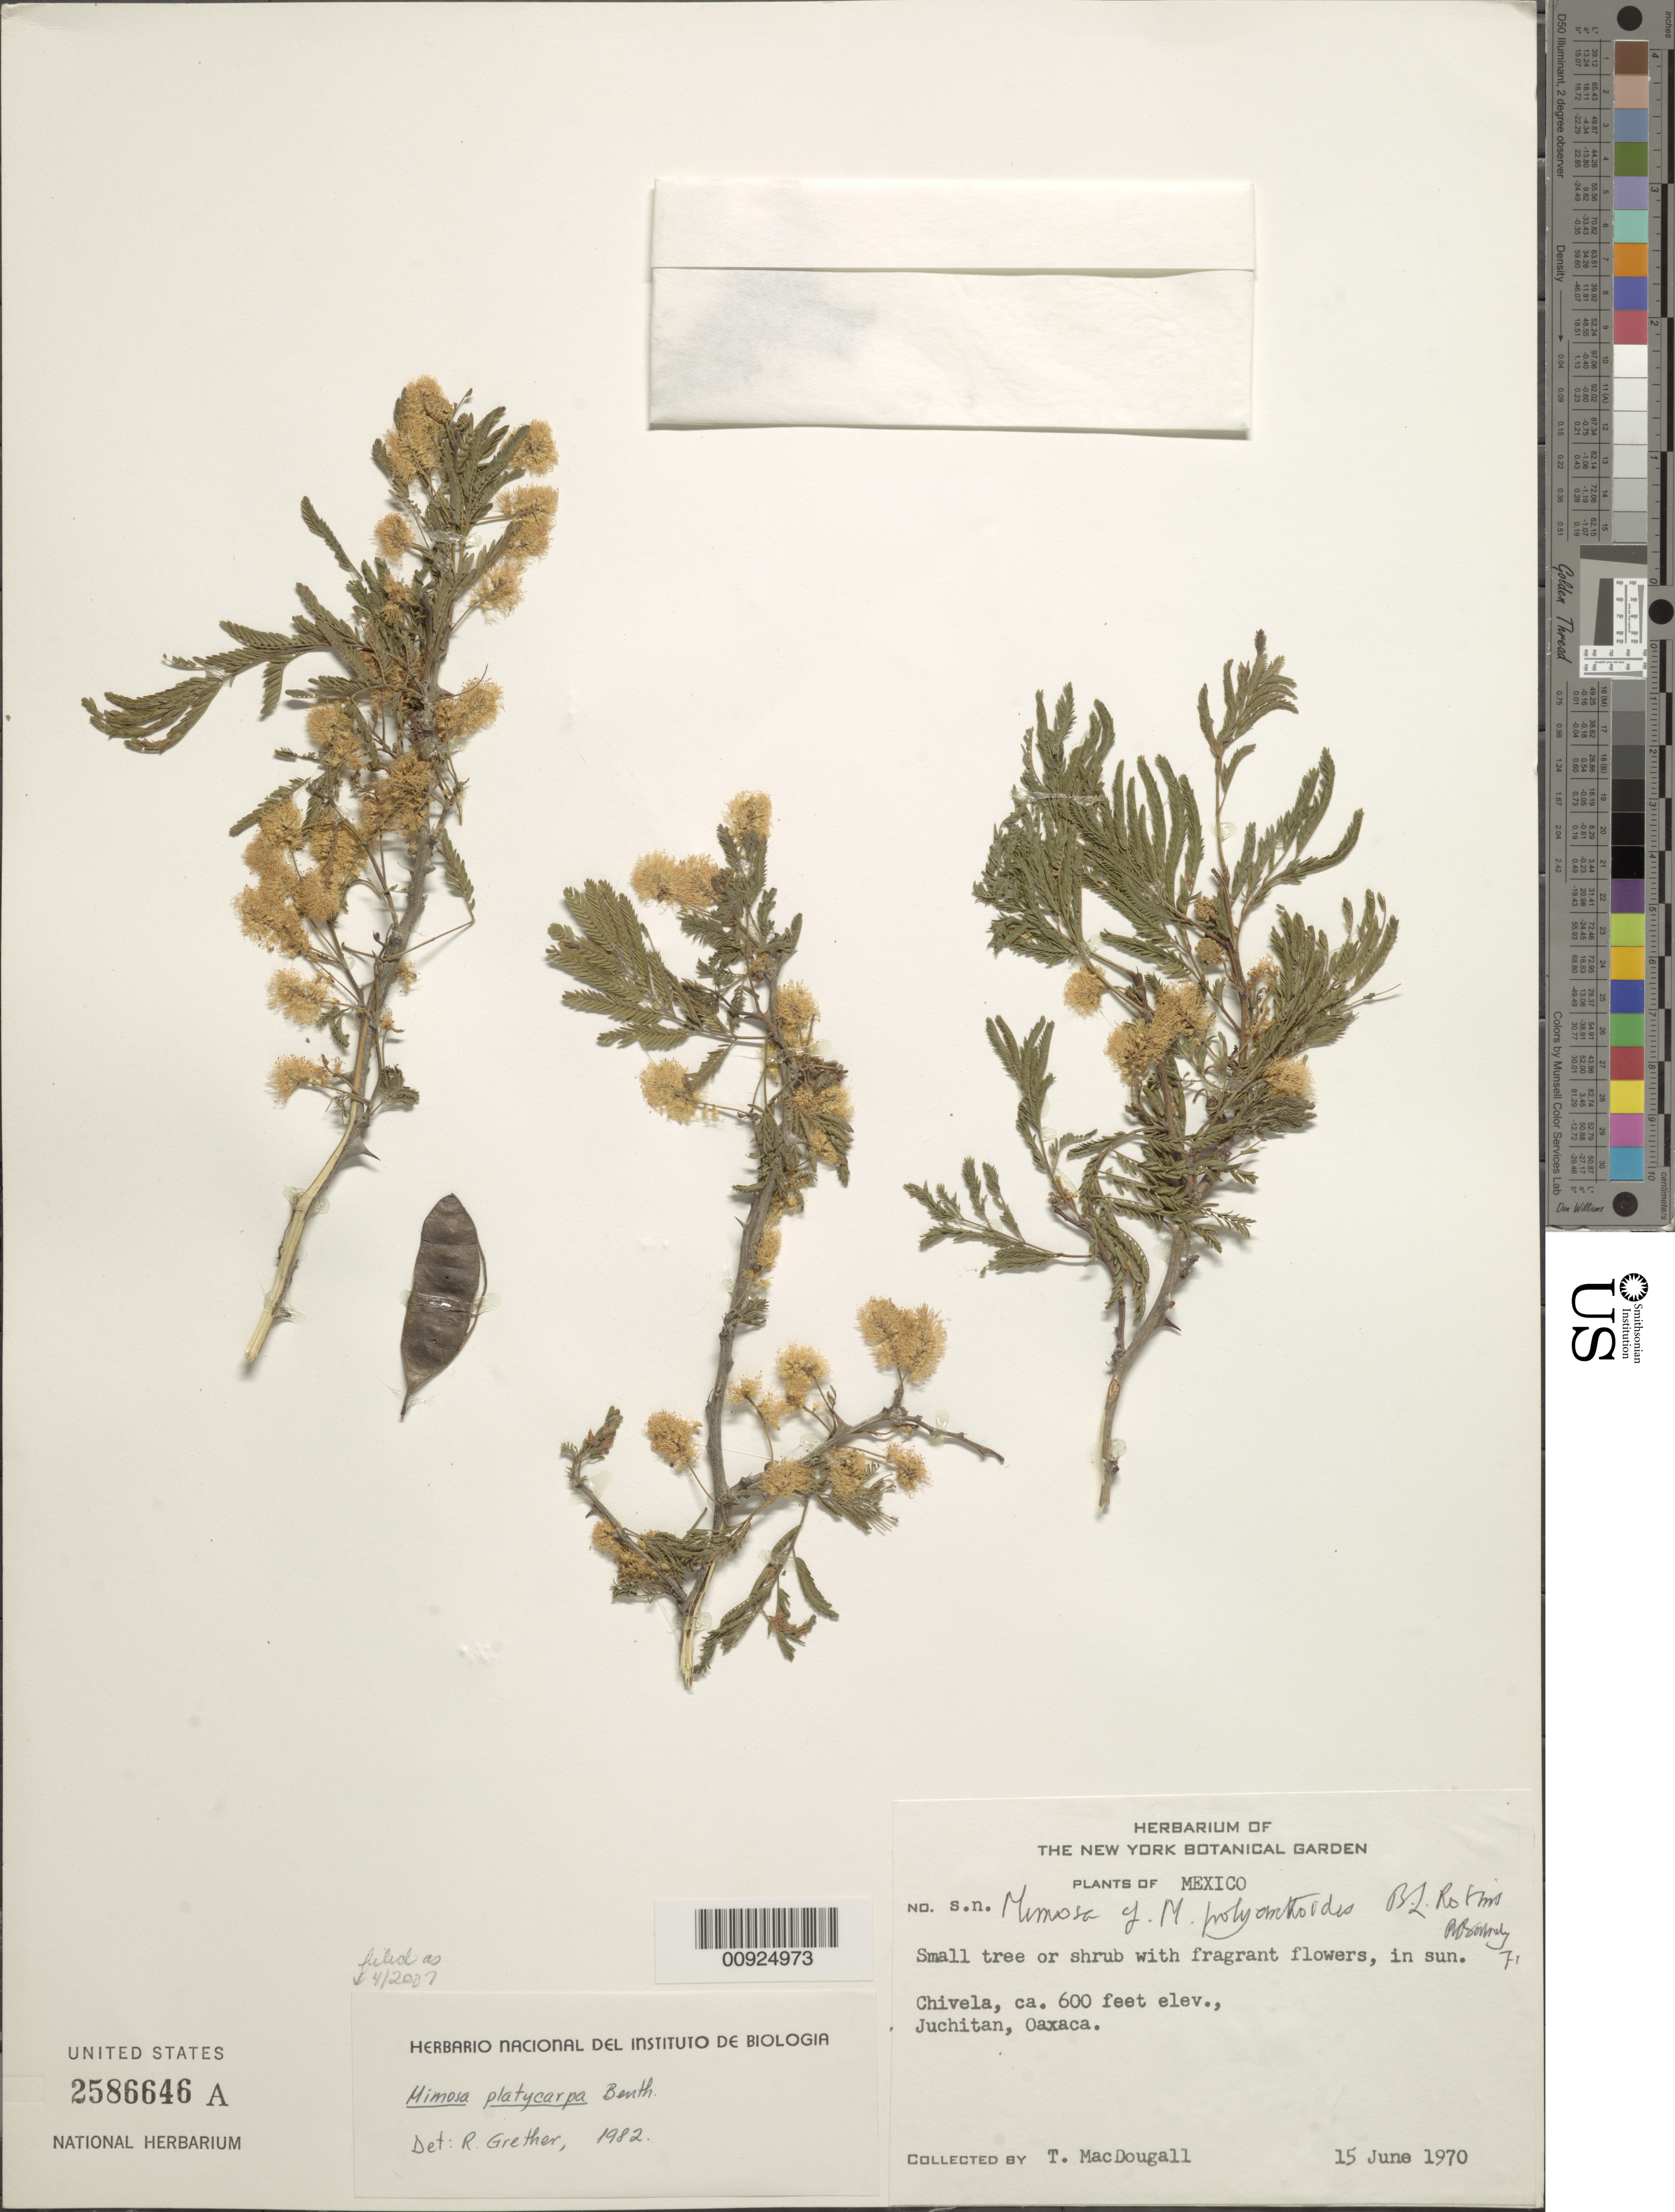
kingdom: Plantae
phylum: Tracheophyta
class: Magnoliopsida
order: Fabales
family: Fabaceae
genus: Mimosa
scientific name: Mimosa platycarpa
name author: Benth.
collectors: T. Macdougall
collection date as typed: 15 Jun 1970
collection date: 1970-06-15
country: Mexico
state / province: Oaxaca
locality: Chivela, Juchitan, Oaxaca.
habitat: In sun.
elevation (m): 183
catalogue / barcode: US 2586646A